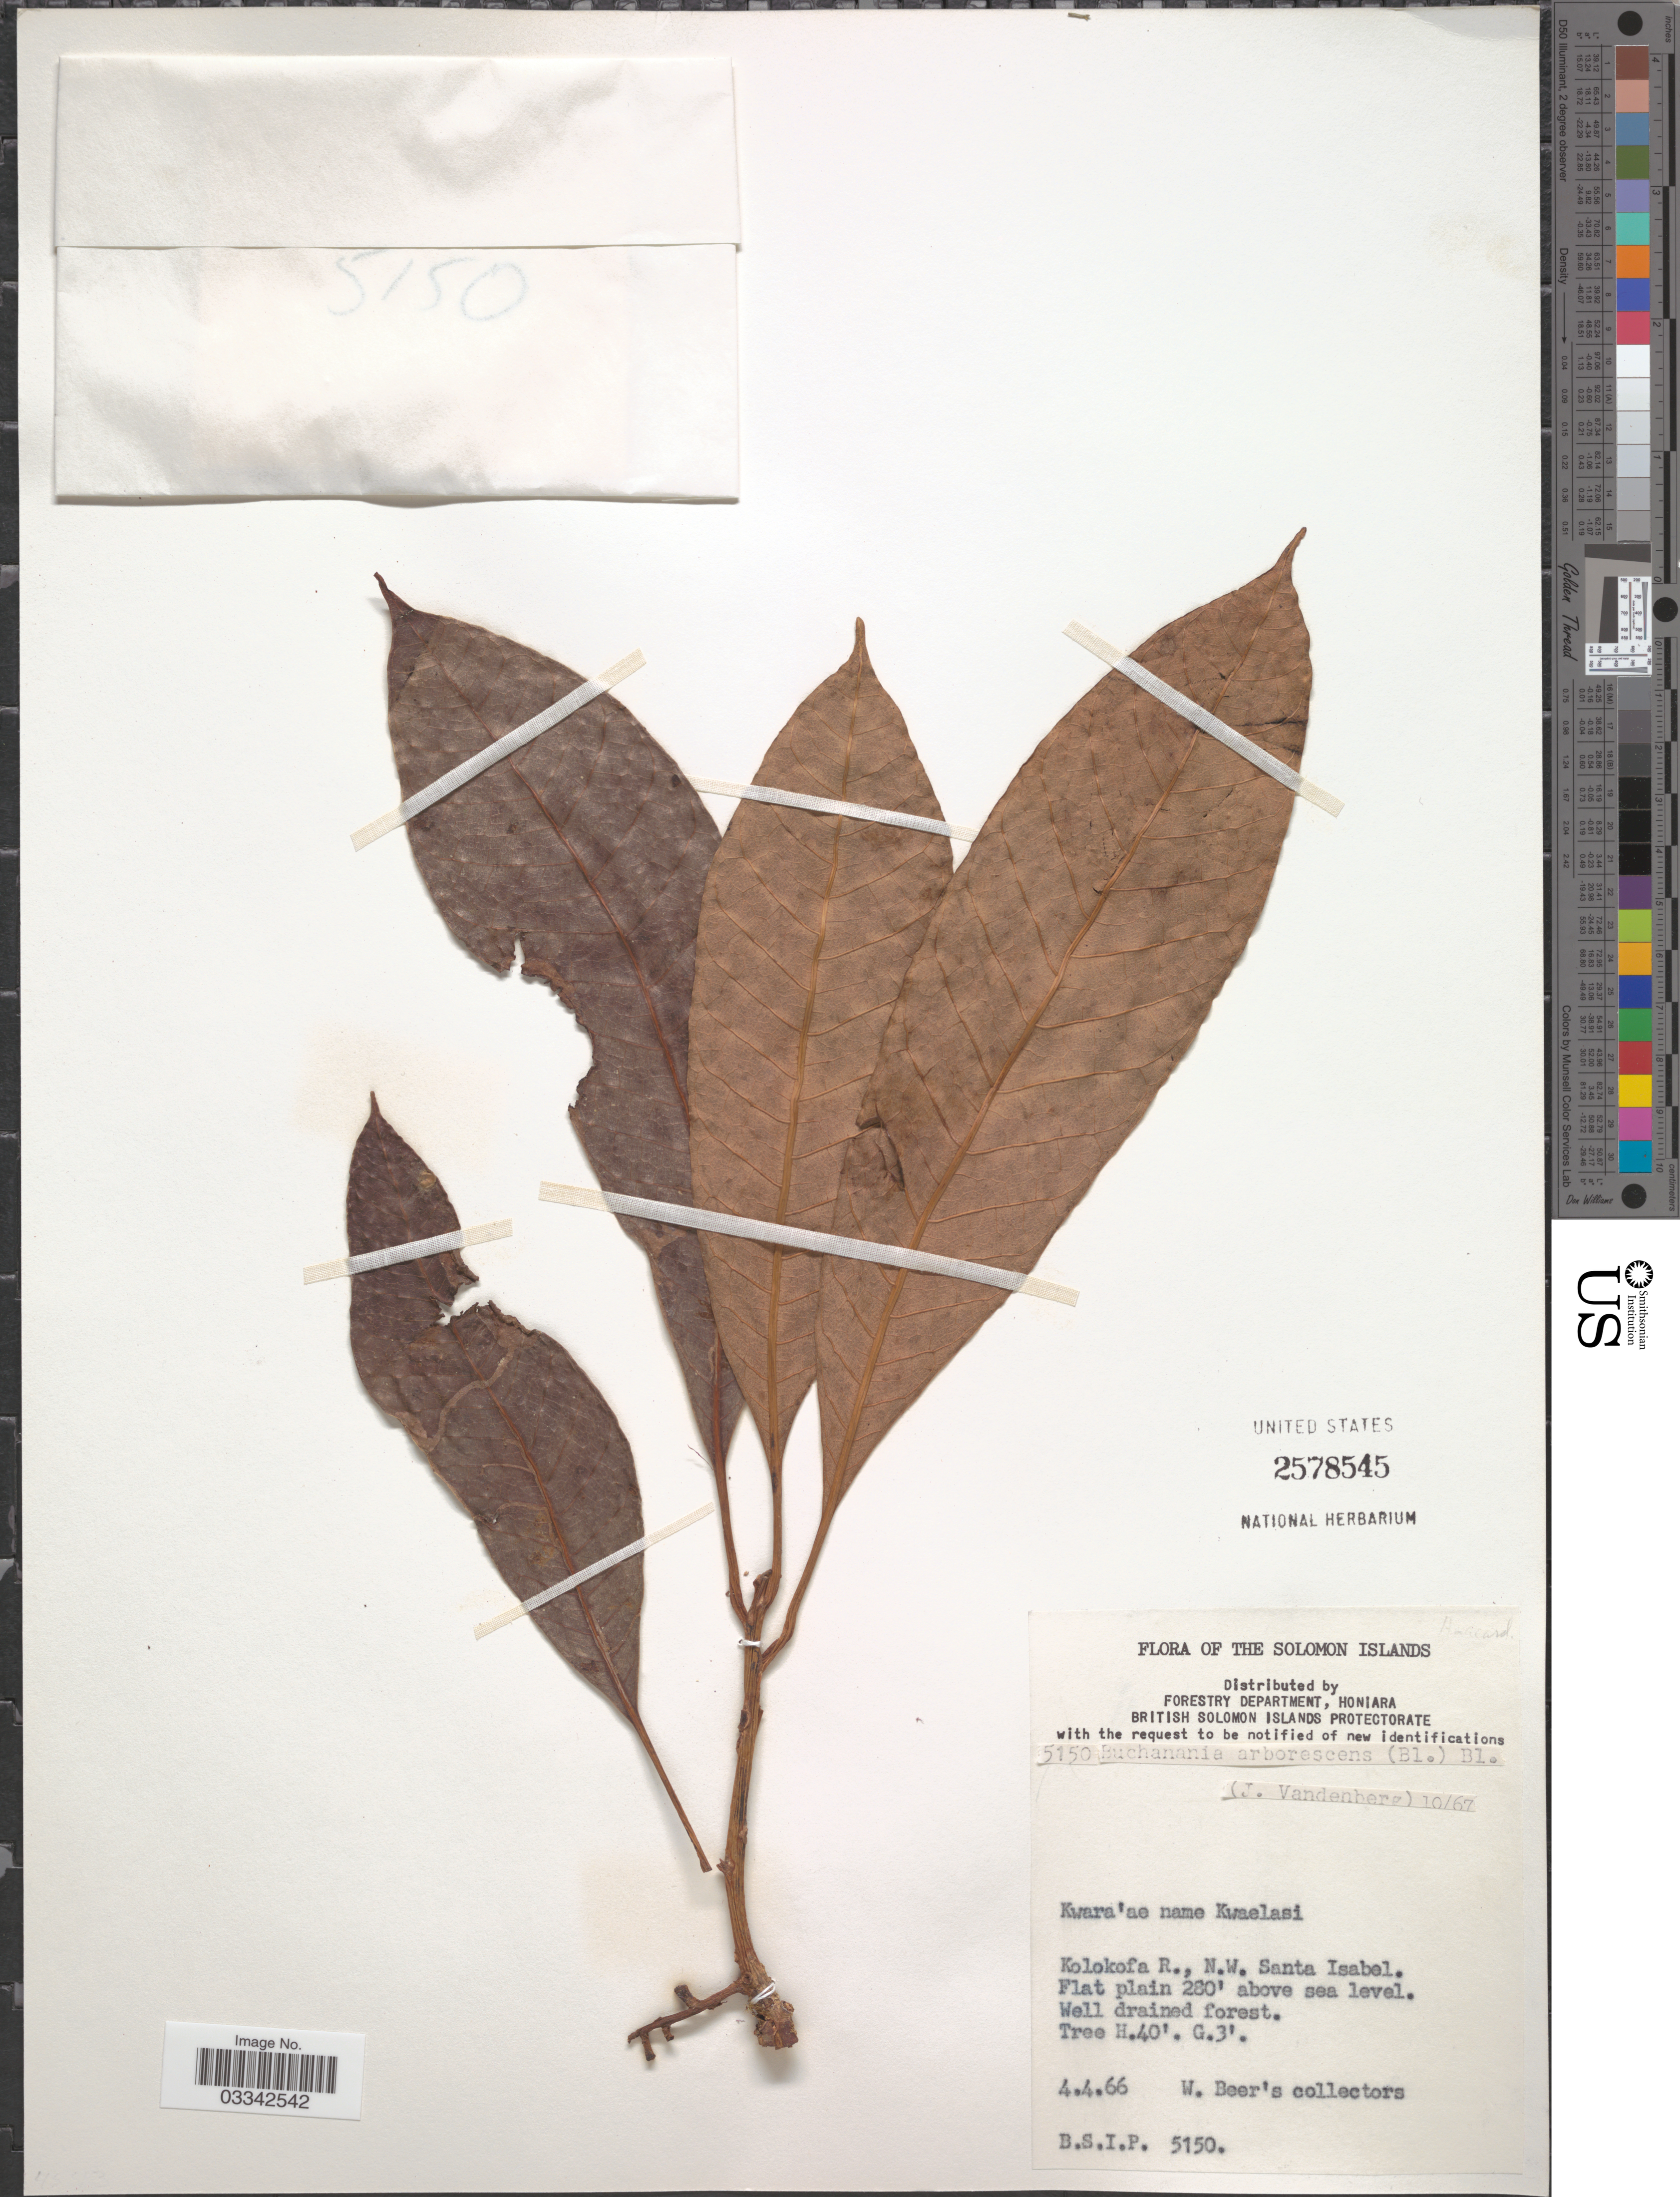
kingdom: Plantae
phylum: Tracheophyta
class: Magnoliopsida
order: Sapindales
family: Anacardiaceae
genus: Buchanania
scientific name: Buchanania arborescens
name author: (Blume) Blume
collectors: W. Beer's Collectors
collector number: B.S.I.P. 5150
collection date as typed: Transcribed d/m/y: 4/4/66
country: Solomon Islands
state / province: Solomon Islands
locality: Kolokofa R., N.W. Santa Isabel.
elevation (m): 85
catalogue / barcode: US 2578545